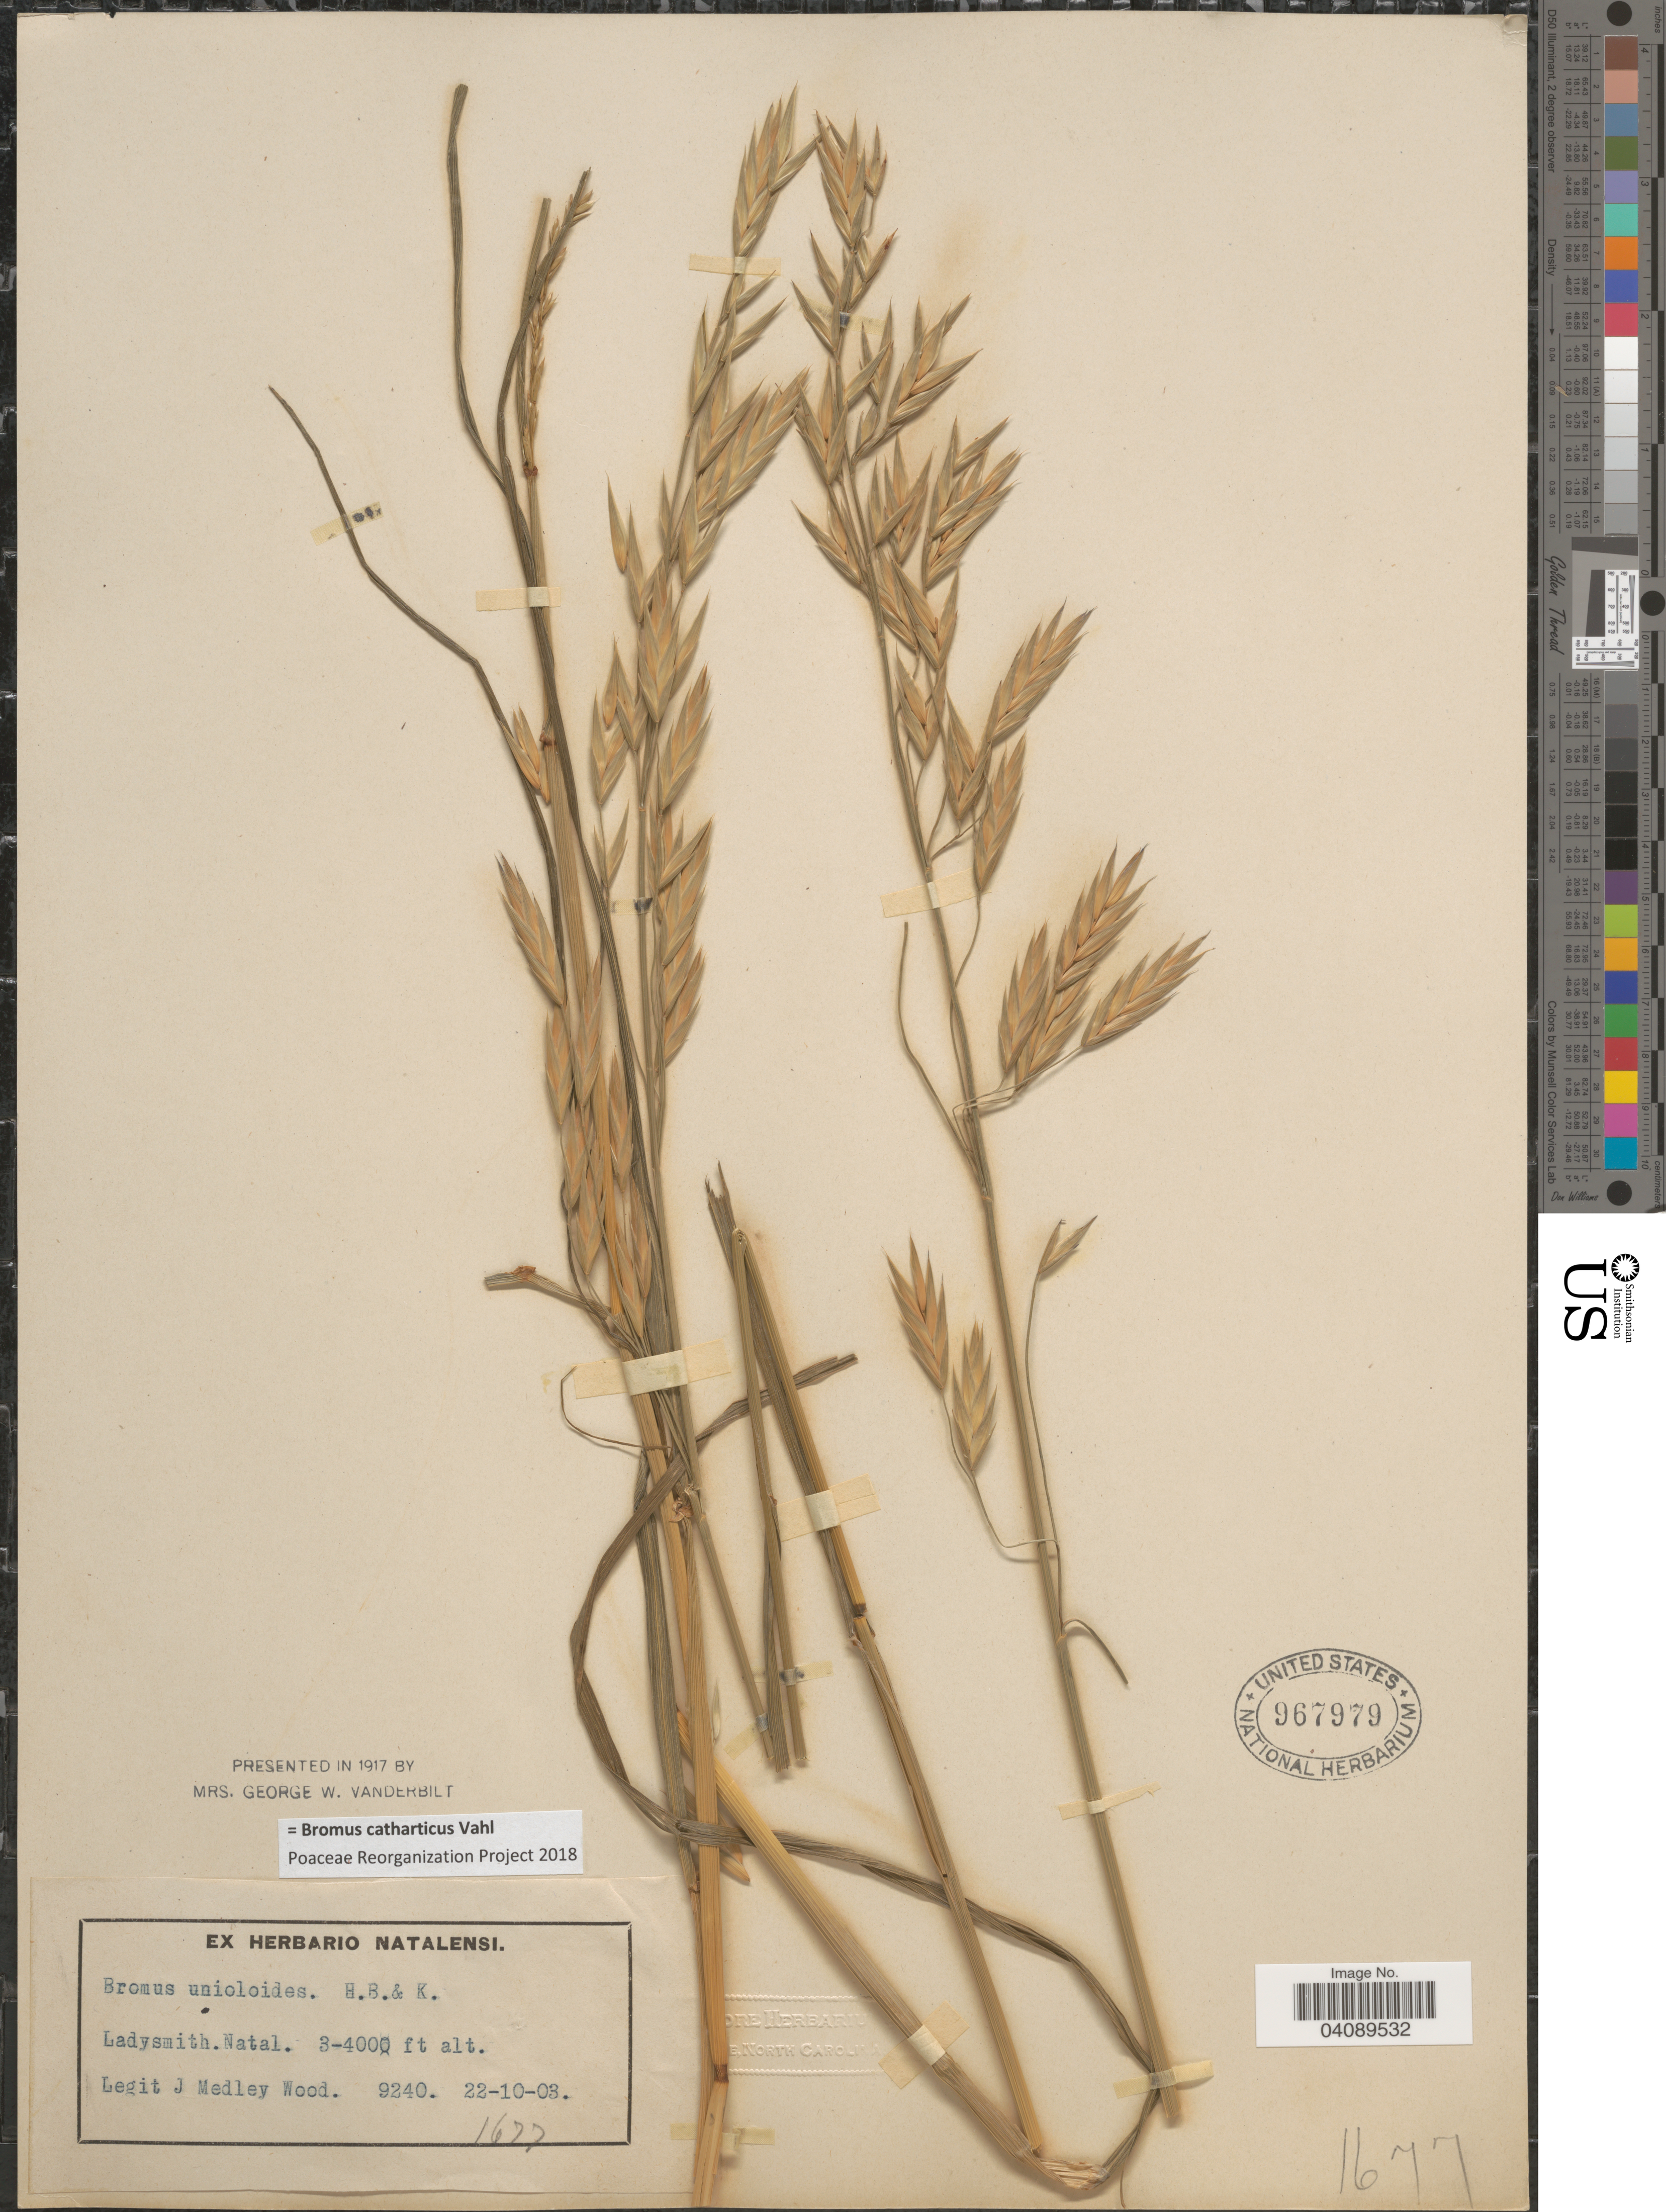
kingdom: Plantae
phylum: Tracheophyta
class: Liliopsida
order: Poales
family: Poaceae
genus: Bromus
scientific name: Bromus catharticus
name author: Vahl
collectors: J. Medley Wood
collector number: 9240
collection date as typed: Transcribed d/m/y: 22/10/3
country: South Africa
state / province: KwaZulu-Natal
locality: Ladysmith. Natal.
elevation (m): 914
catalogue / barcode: US 967979